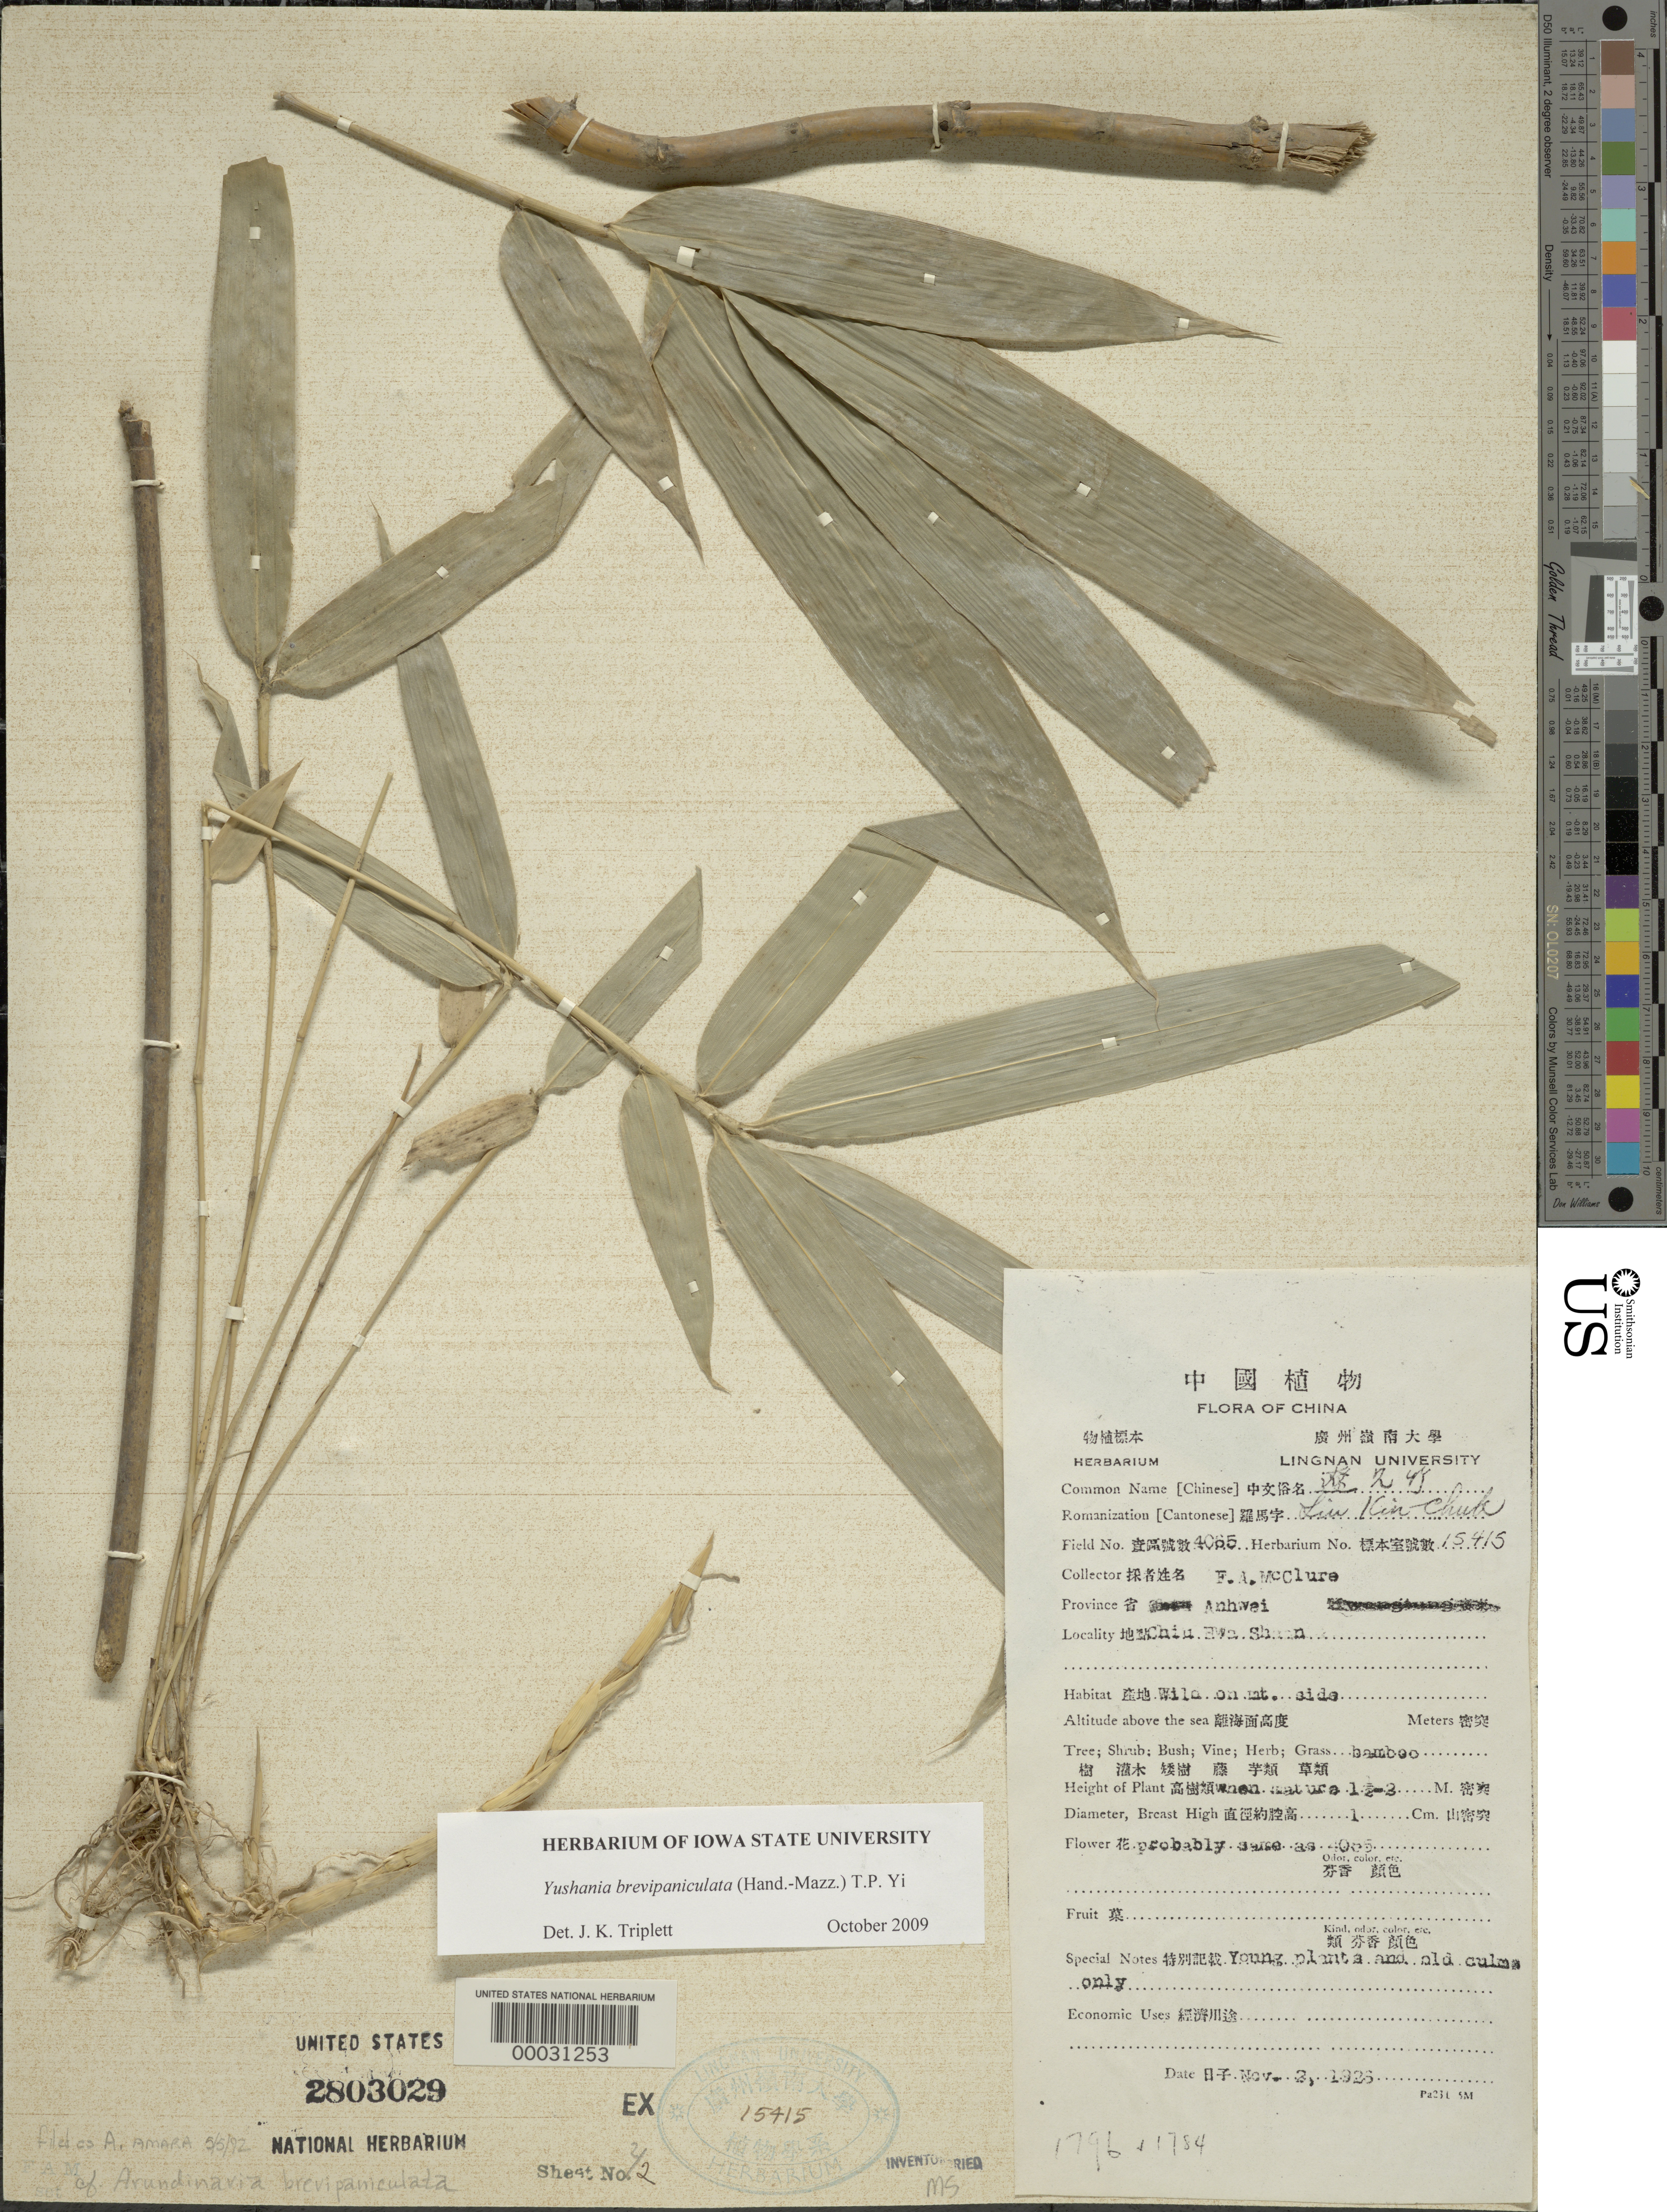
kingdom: Plantae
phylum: Tracheophyta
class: Liliopsida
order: Poales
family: Poaceae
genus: Yushania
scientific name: Yushania brevipaniculata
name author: (Hand.-Mazz.) T.P. Yi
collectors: F. A. McClure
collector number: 4065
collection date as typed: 02 Nov 1926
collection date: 1926-11-02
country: China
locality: Anhwei, chiu shaan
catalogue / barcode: US 2803029